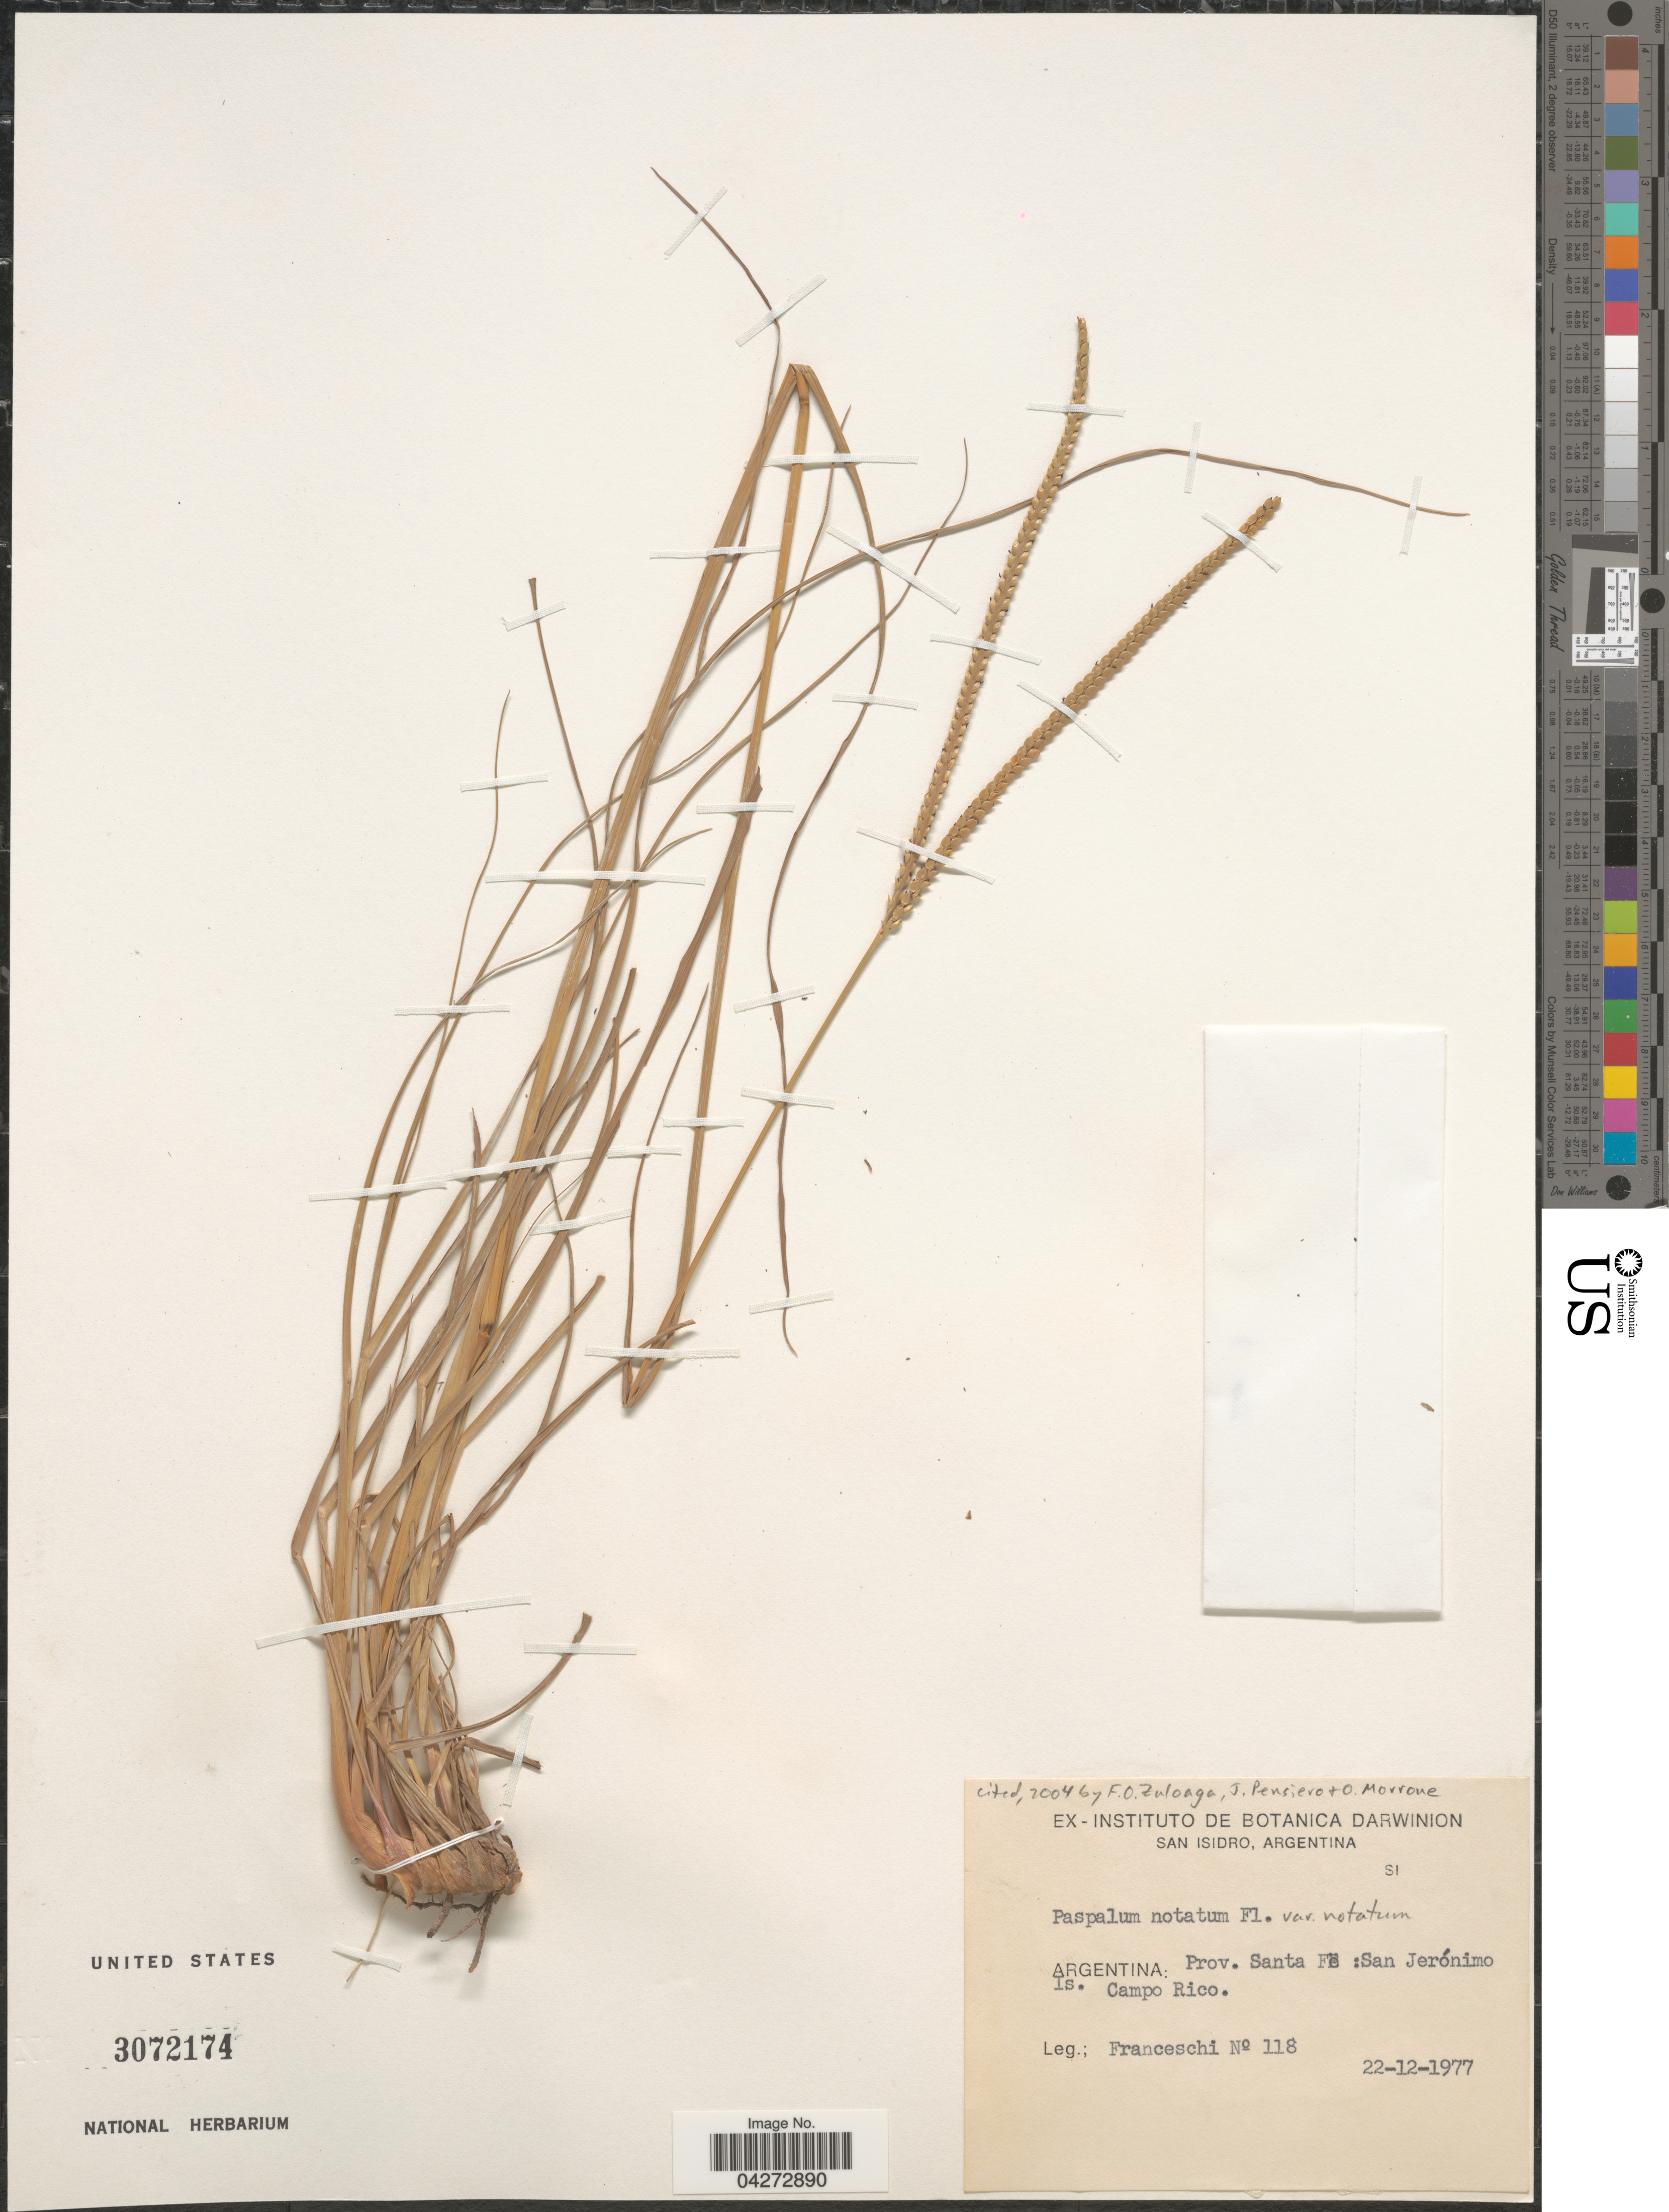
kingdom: Plantae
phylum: Tracheophyta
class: Liliopsida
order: Poales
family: Poaceae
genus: Paspalum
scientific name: Paspalum notatum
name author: Flüggé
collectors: Franceschi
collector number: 118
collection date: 1977-12-22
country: Argentina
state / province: Santa Fe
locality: San Jerónimo Is. Campo Rico.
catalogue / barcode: US 3072174